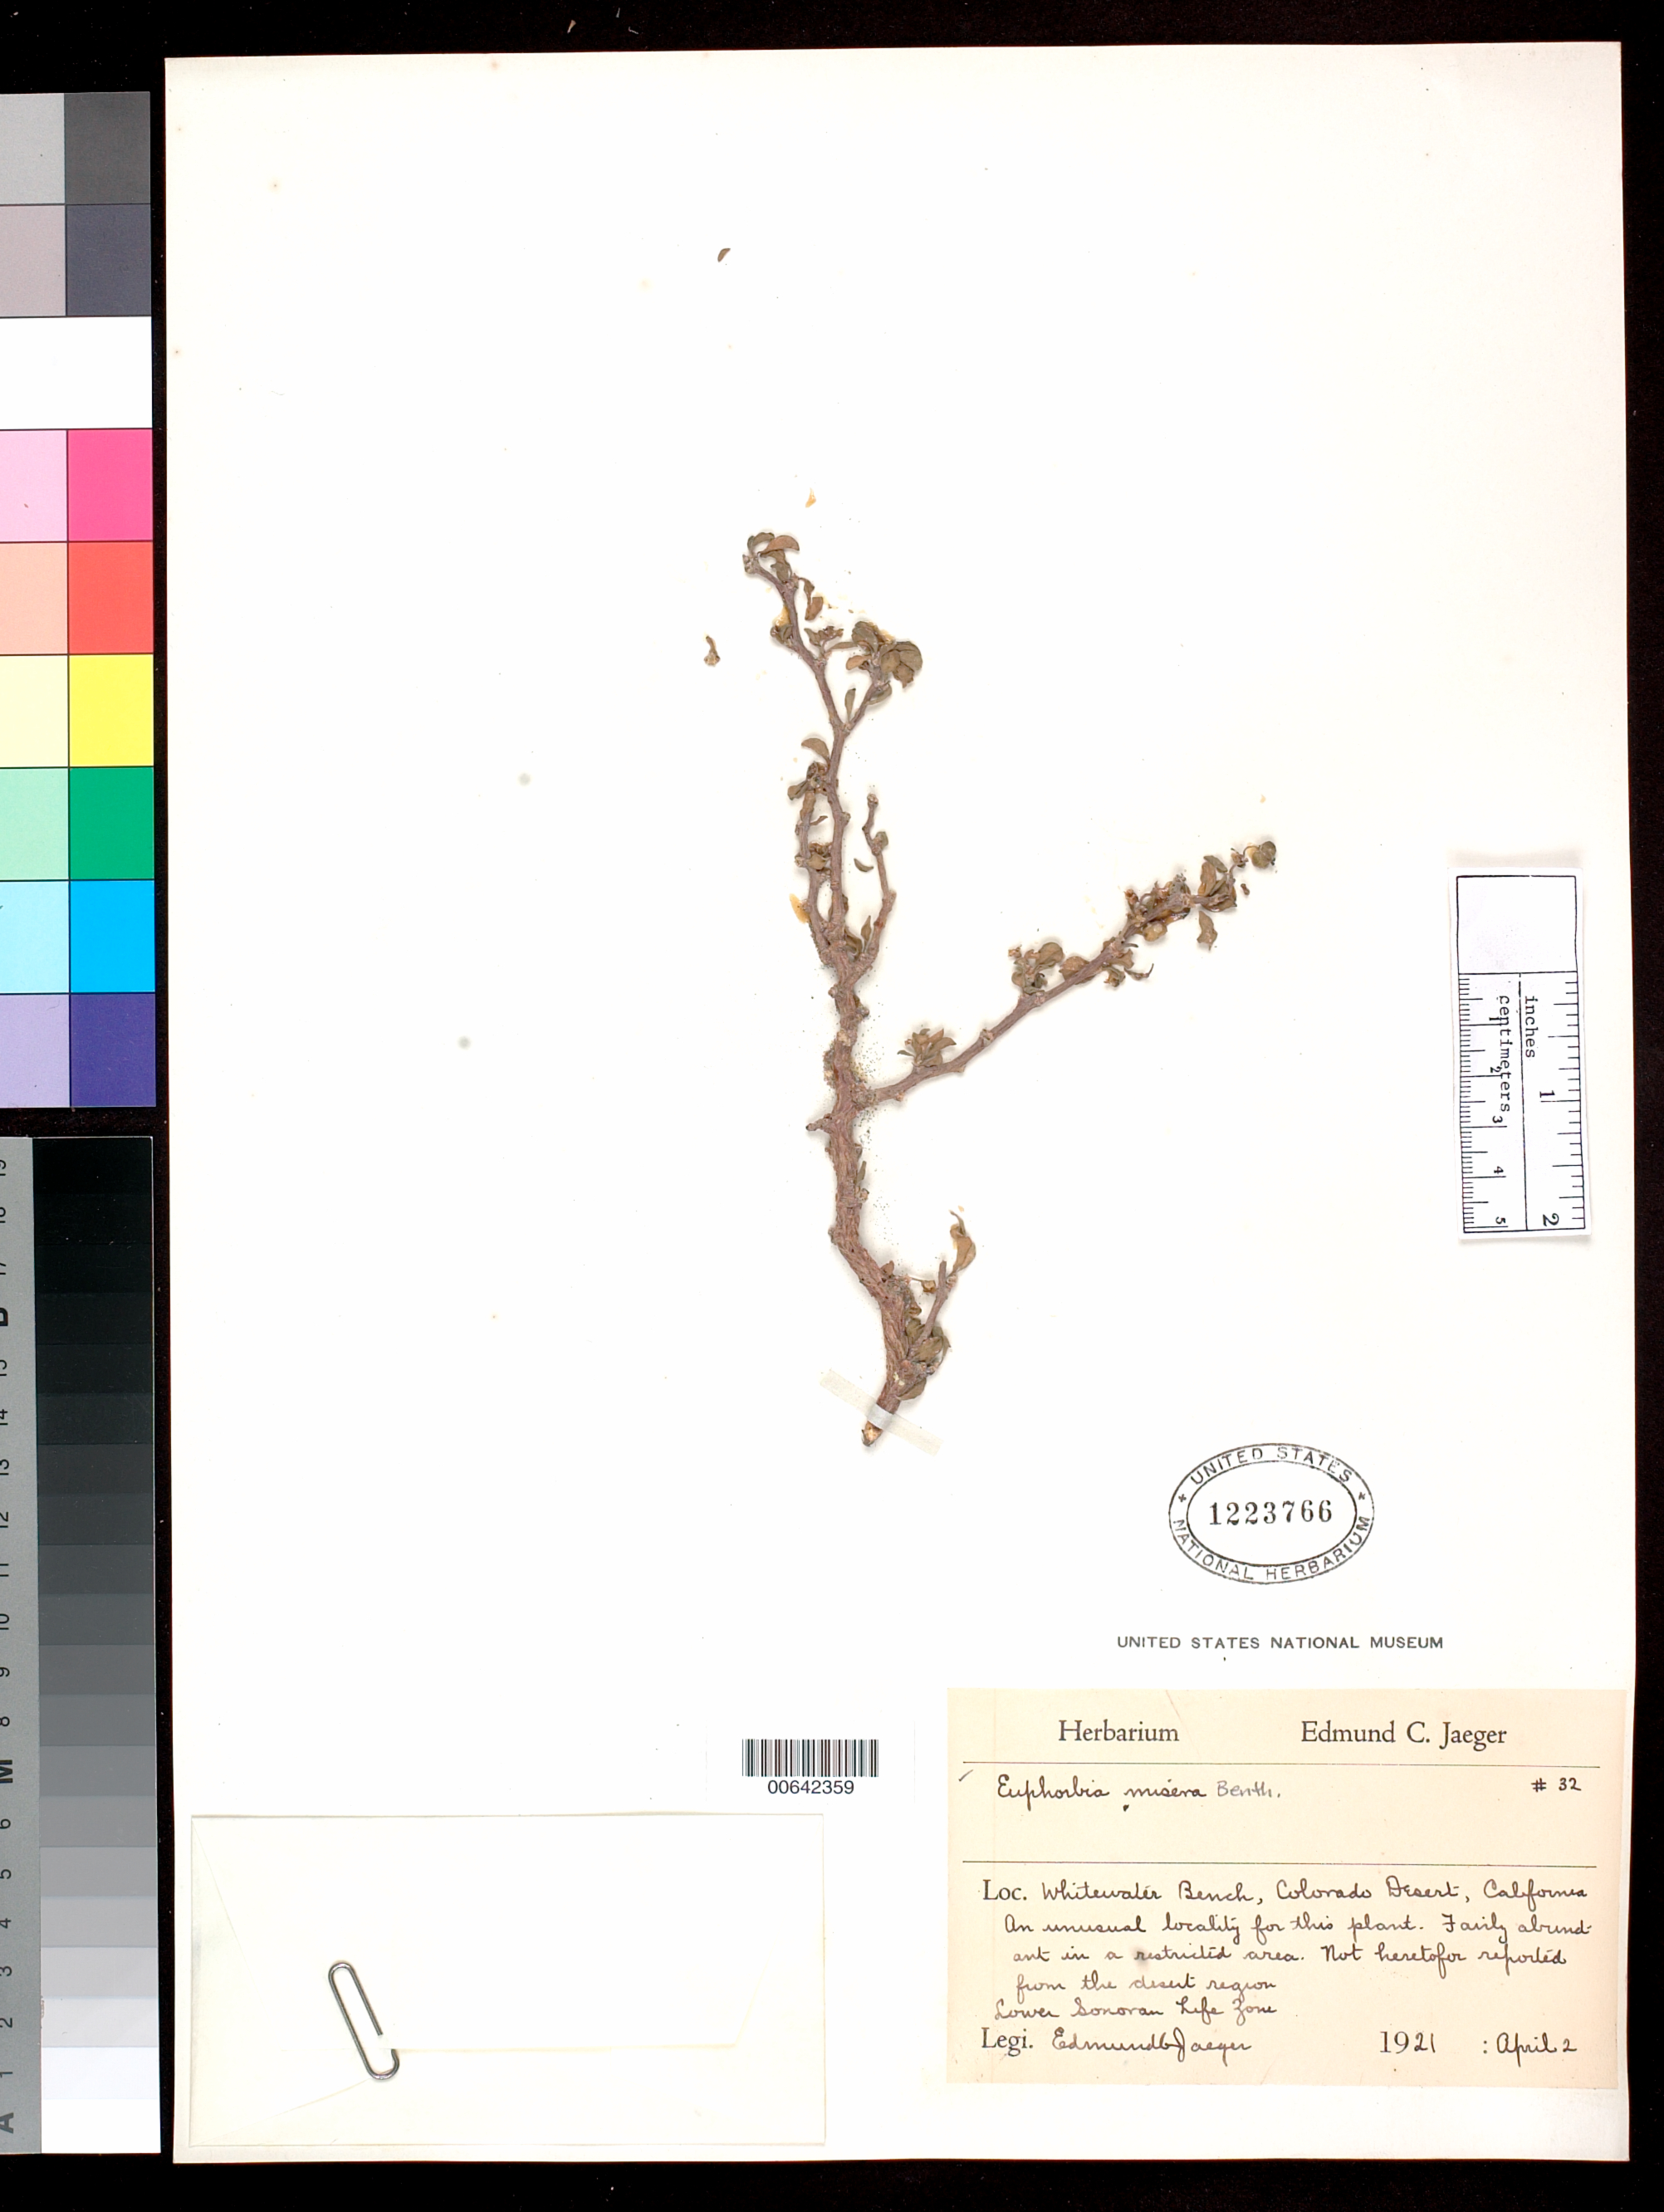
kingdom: Plantae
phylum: Tracheophyta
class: Magnoliopsida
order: Malpighiales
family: Euphorbiaceae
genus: Euphorbia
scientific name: Euphorbia misera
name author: Benth.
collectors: E. Jaeger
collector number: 32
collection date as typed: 02 Apr 1921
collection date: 1921-04-02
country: United States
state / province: California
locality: Whitewater Bench, Colorado Desert, Lower Sonoran Life Zone.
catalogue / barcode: US 1223766